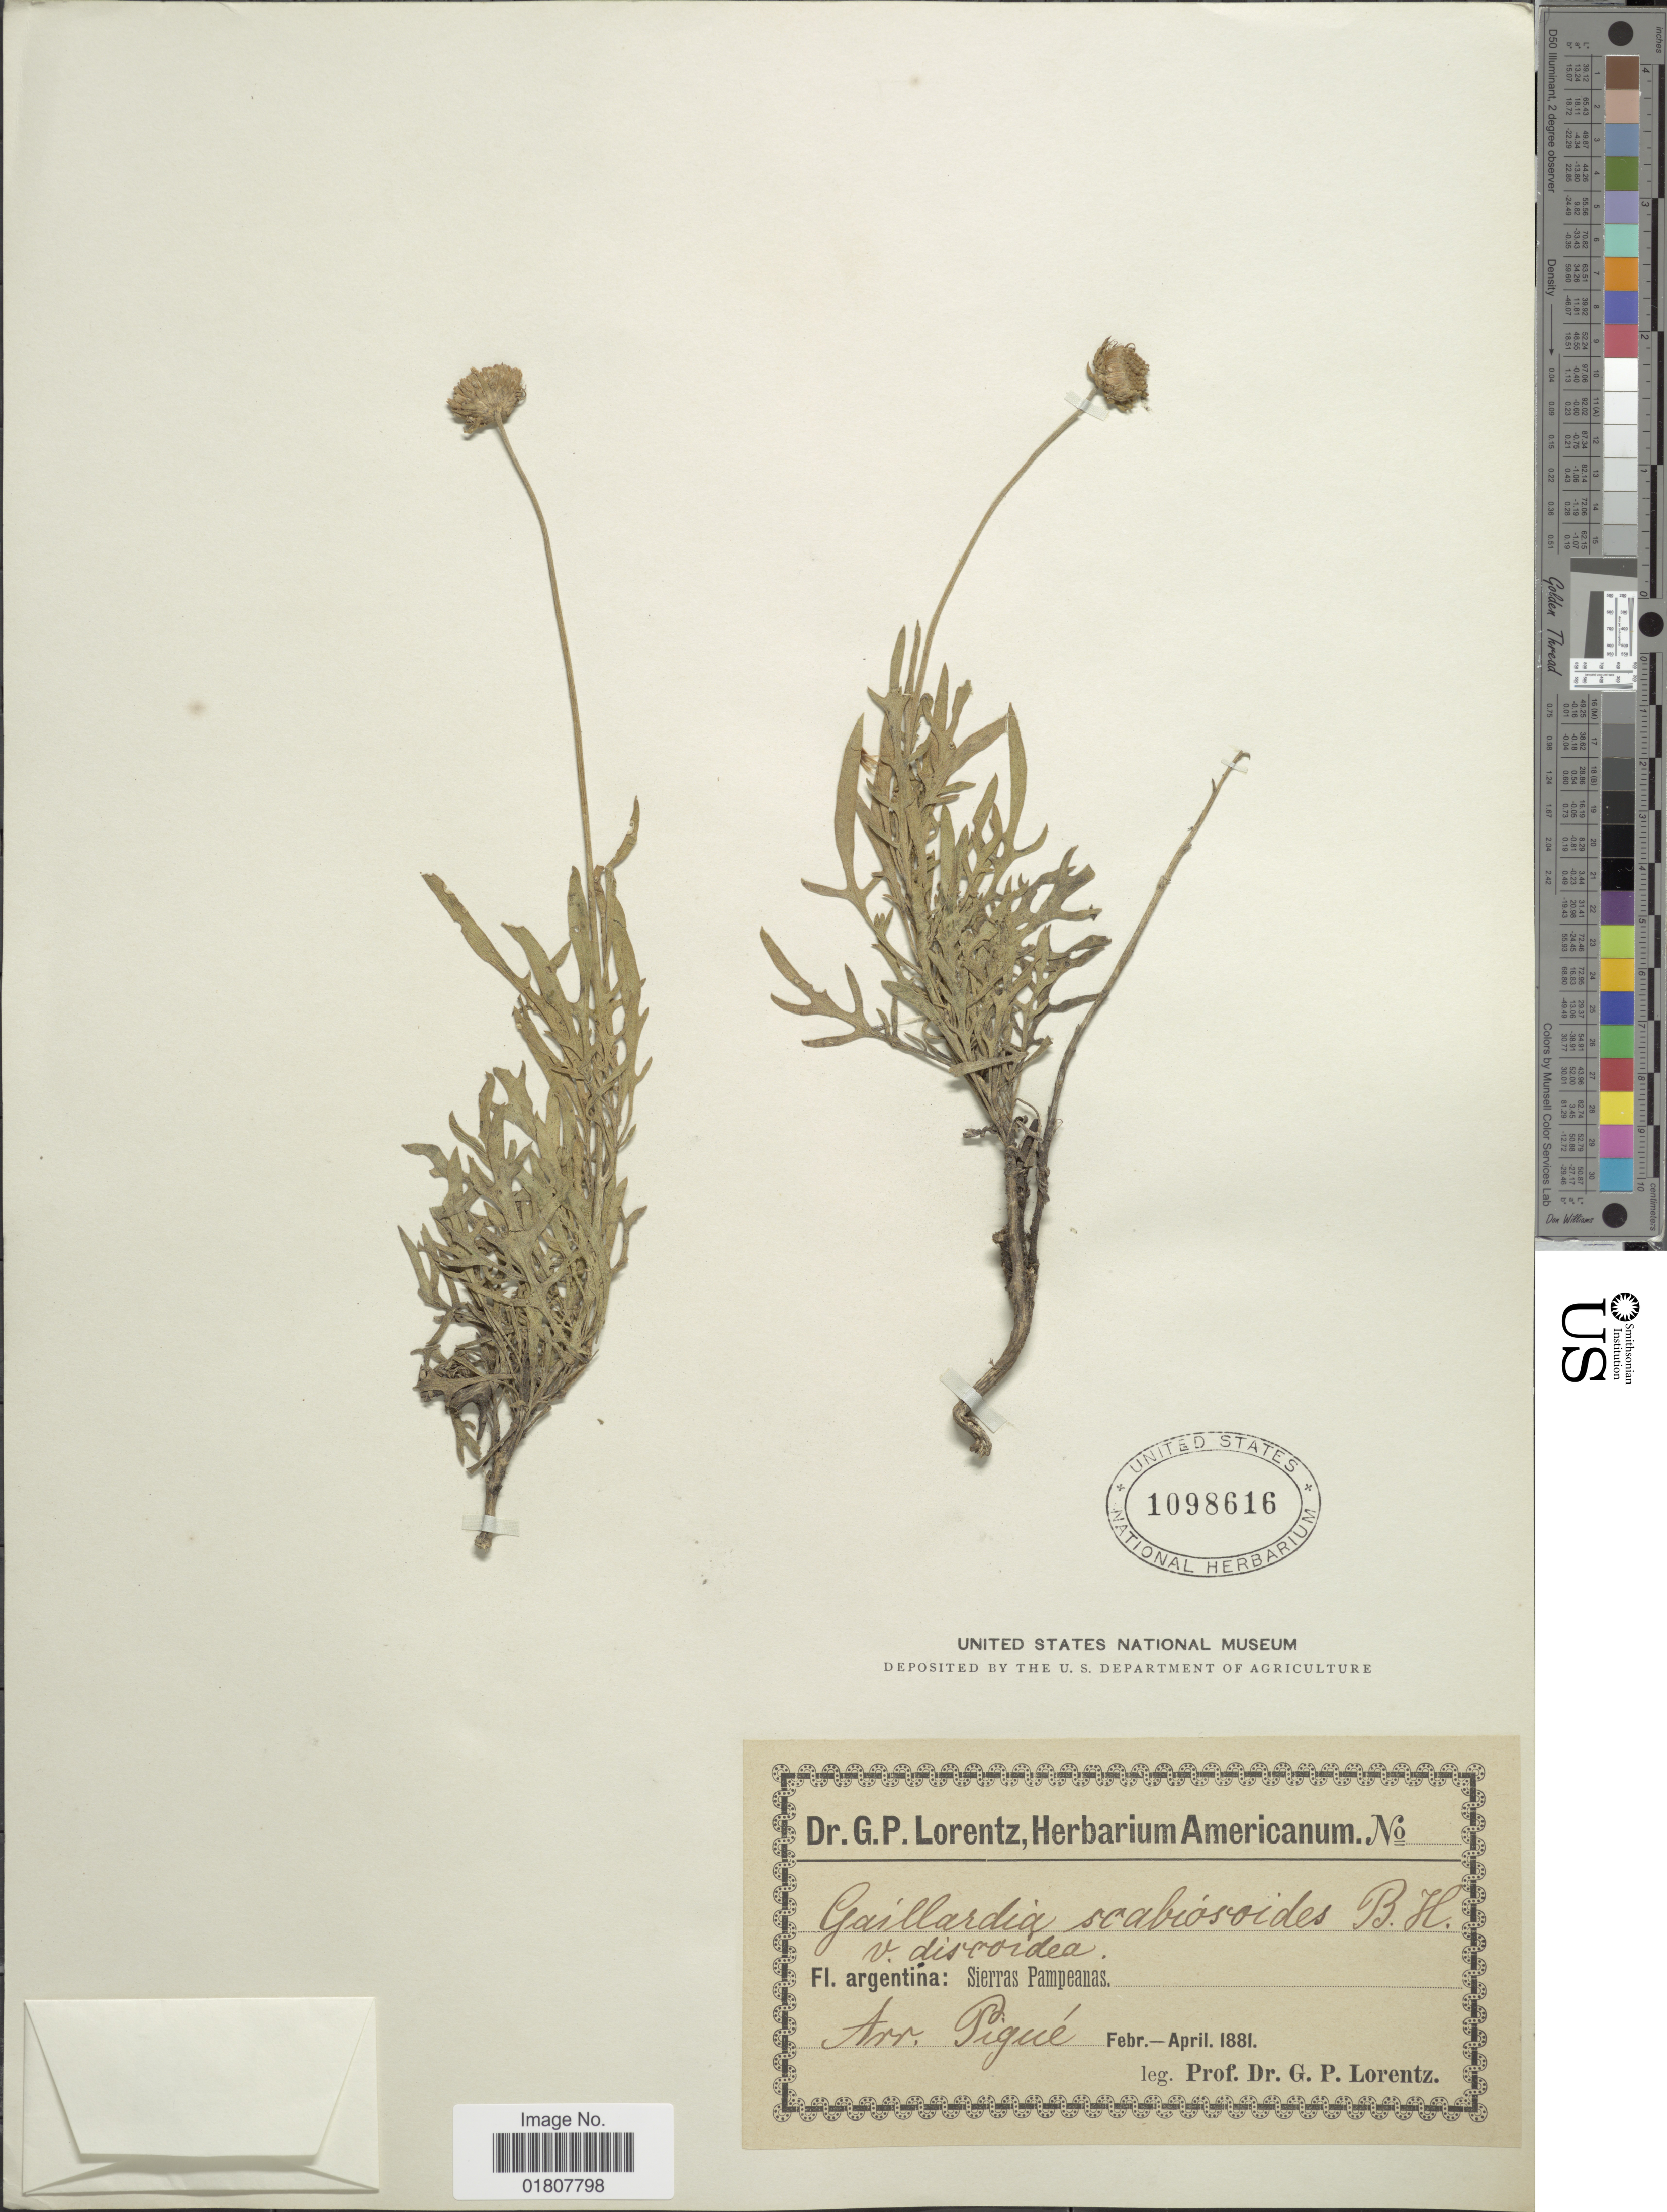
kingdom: Plantae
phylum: Tracheophyta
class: Magnoliopsida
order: Asterales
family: Asteraceae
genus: Gaillardia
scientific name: Gaillardia scabiosoides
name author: (Arn. ex DC.) Benth. & Hook. f.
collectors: P. G. Lorentz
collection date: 1881-02/1881-04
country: Argentina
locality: Sierras Pampeanas, Arr. Pique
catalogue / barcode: US 1098616